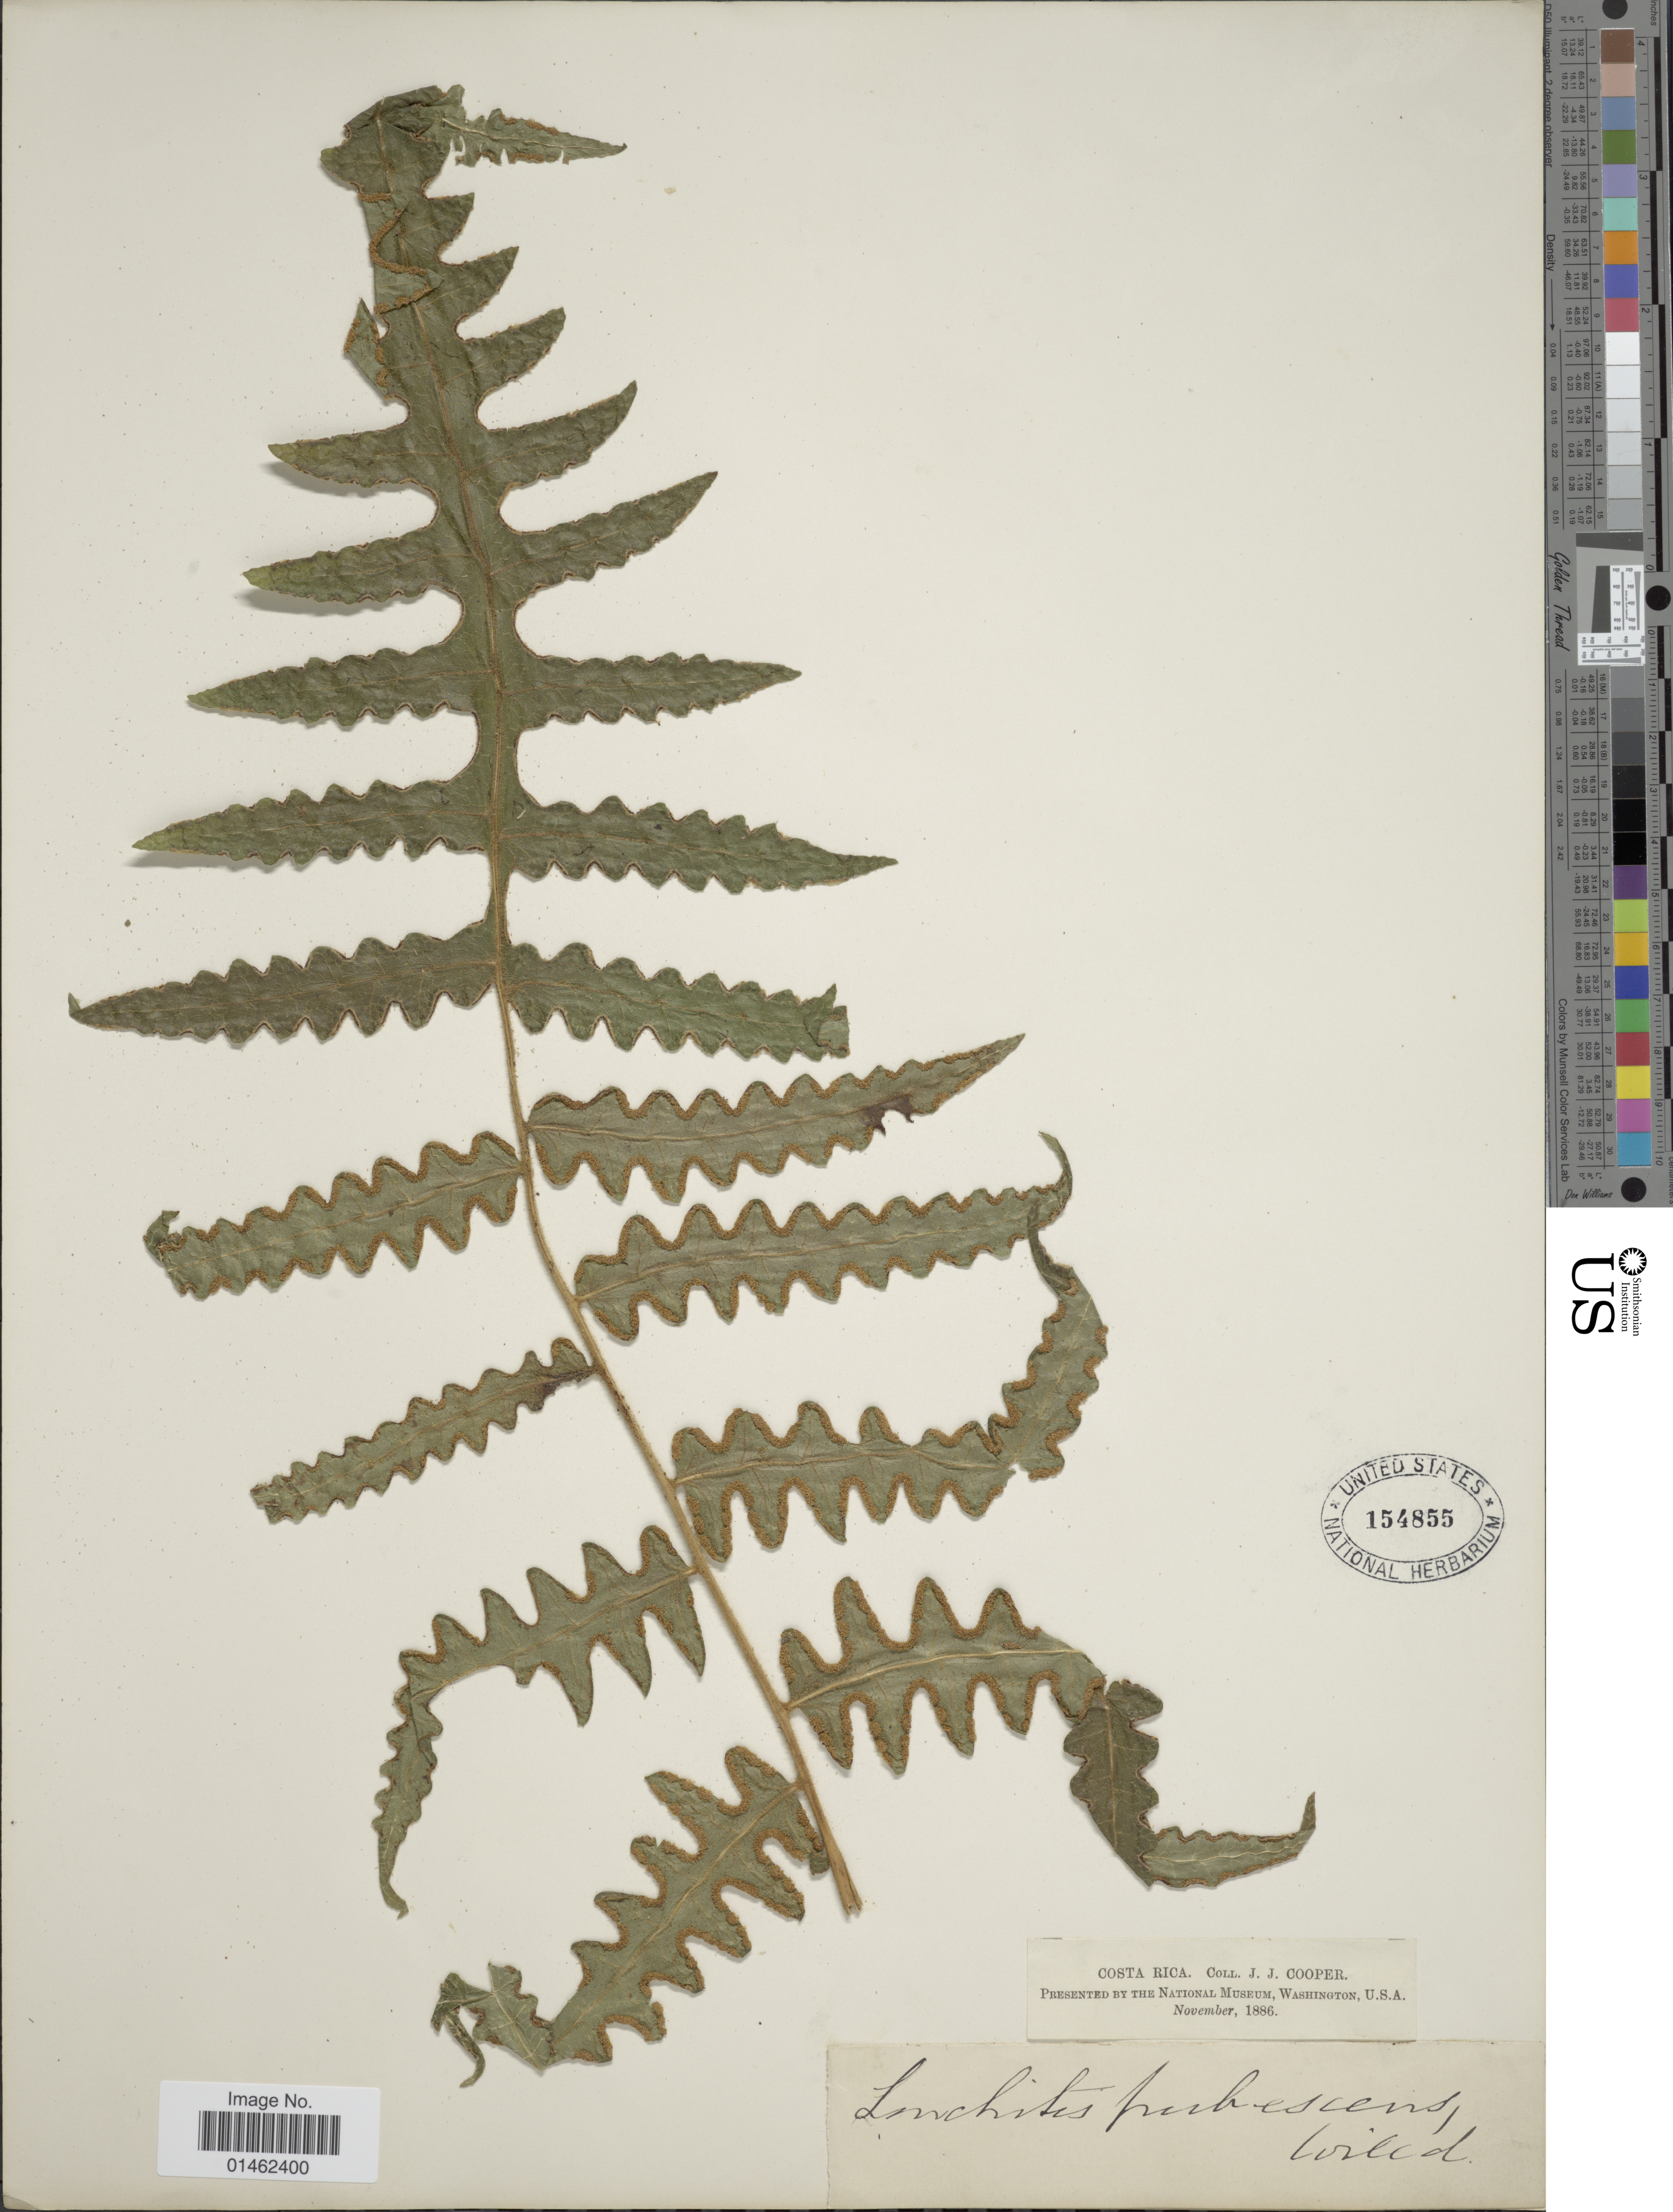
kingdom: Plantae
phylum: Tracheophyta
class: Polypodiopsida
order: Polypodiales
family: Dennstaedtiaceae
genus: Blotiella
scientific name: Blotiella lindeniana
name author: (Hook.) R.M. Tryon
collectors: J. J. Cooper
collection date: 1886-11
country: Costa Rica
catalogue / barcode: US 154855